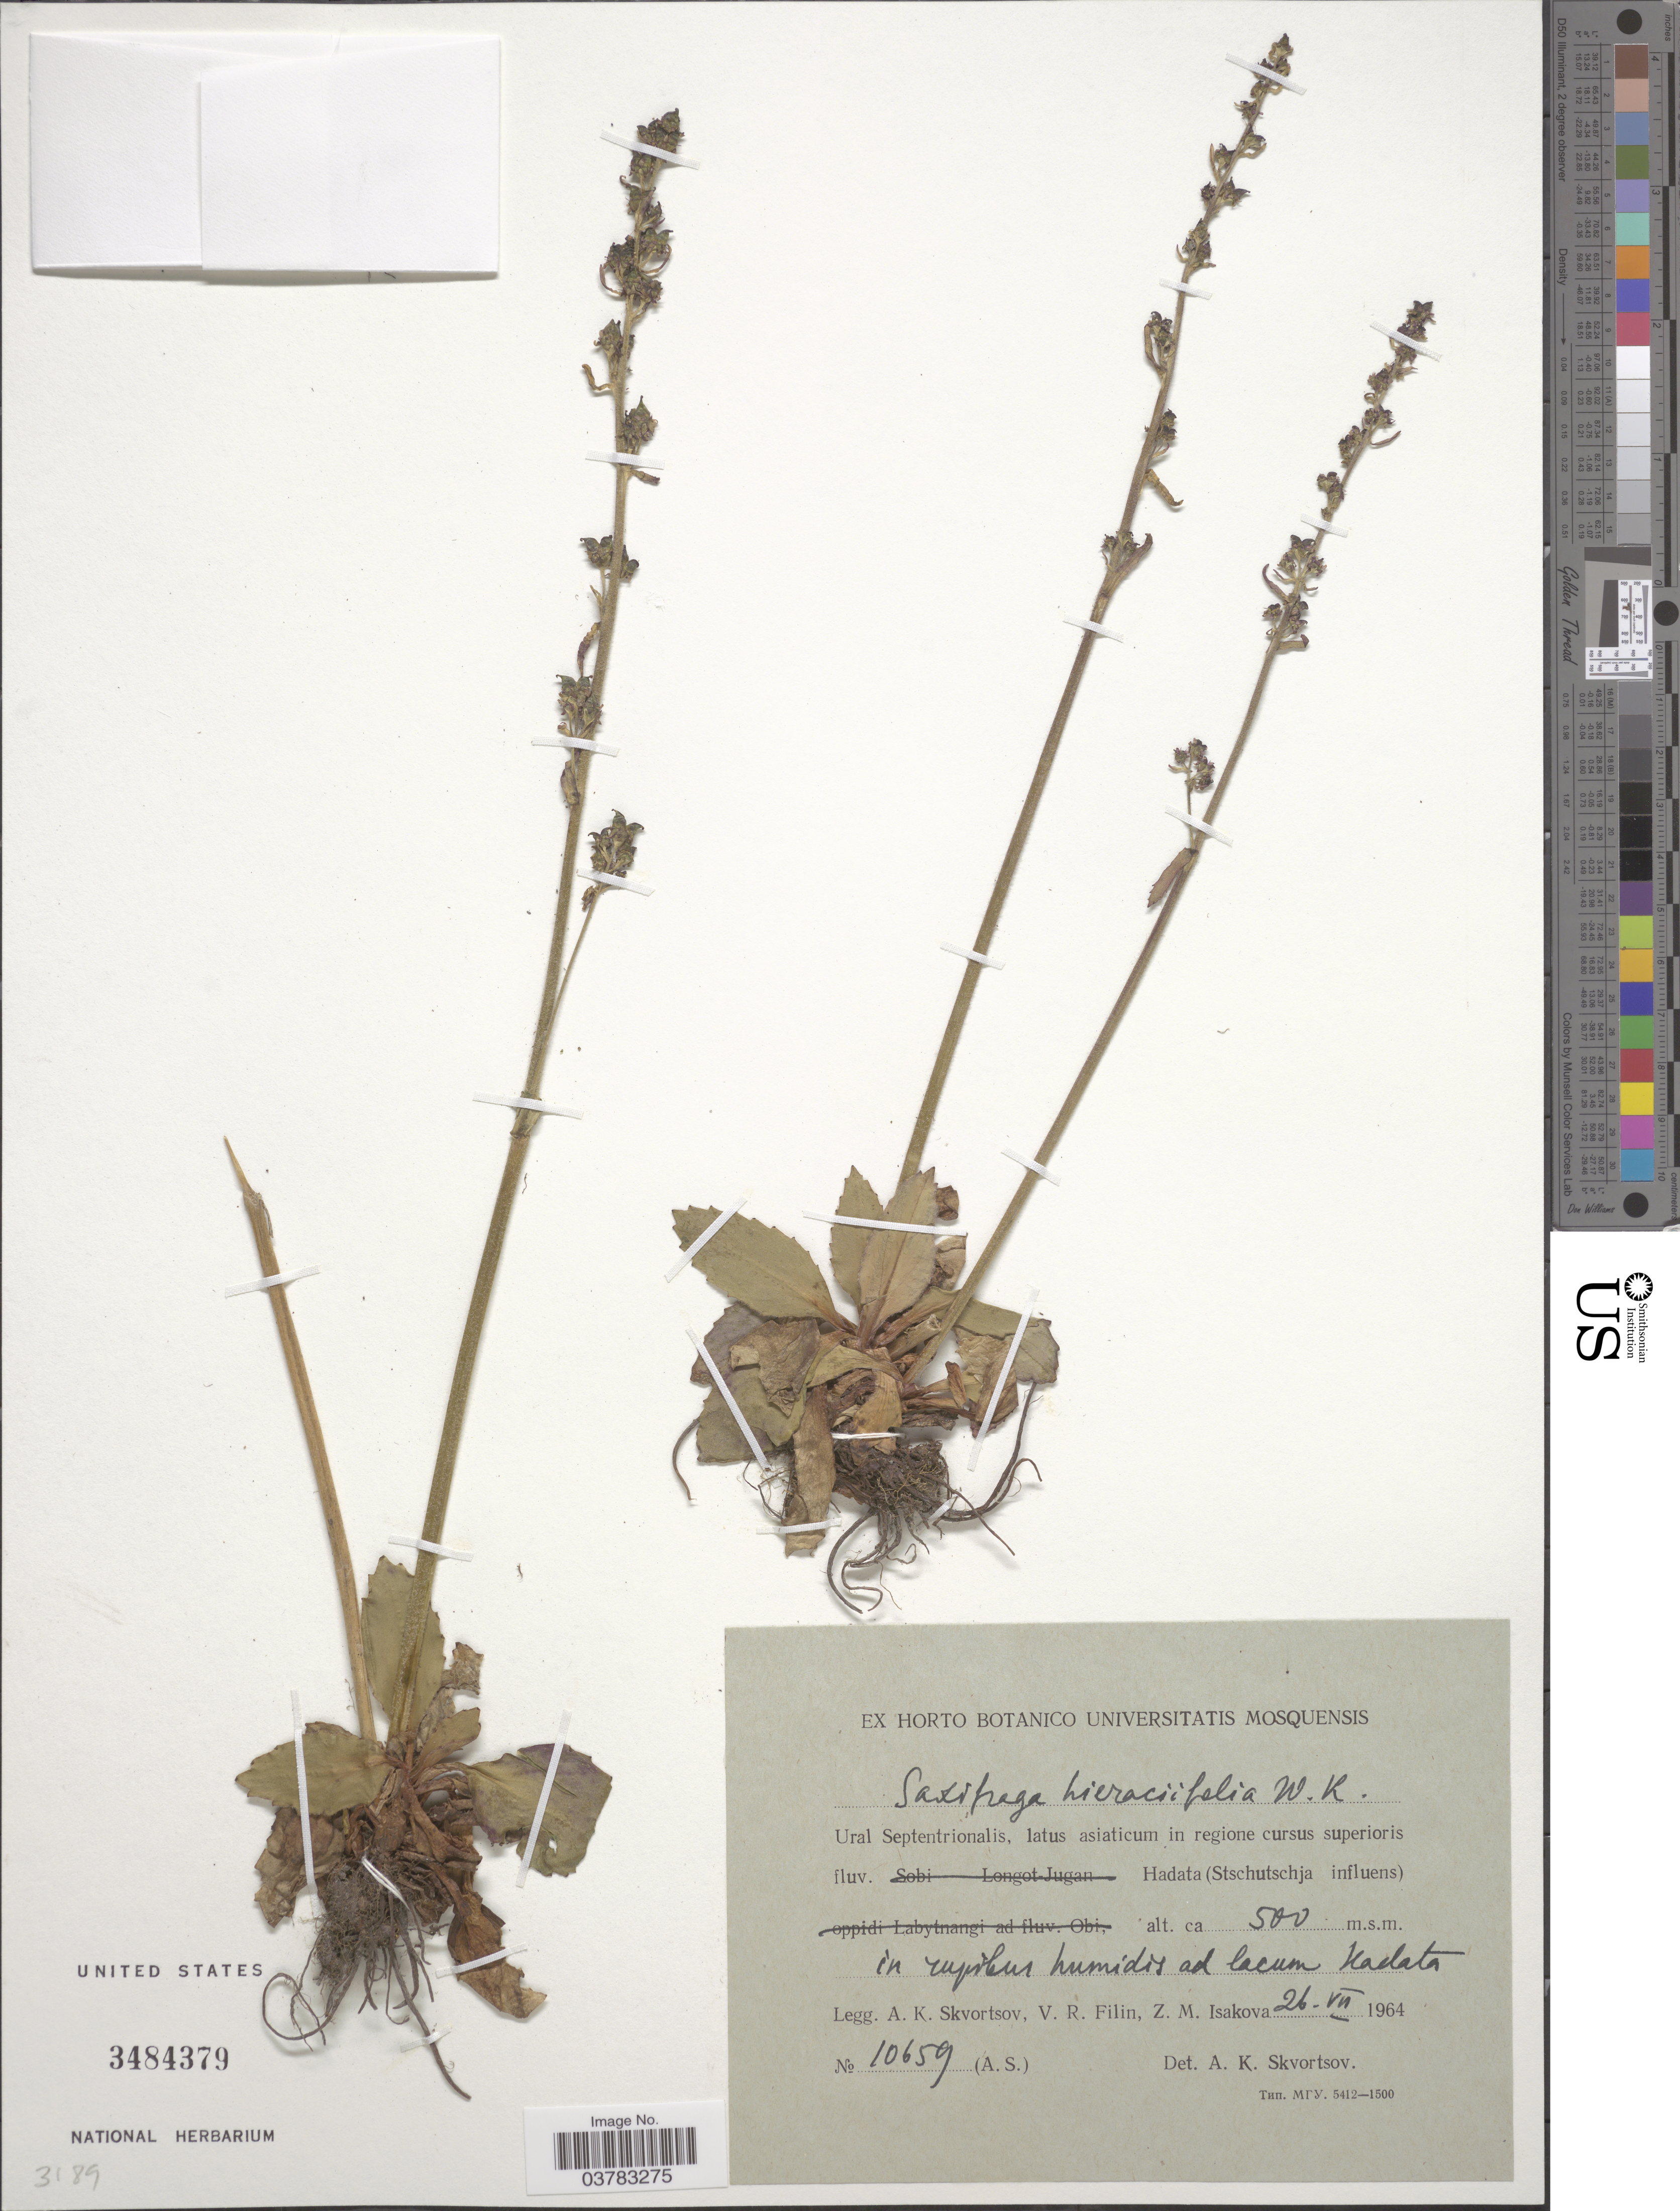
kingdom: Plantae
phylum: Tracheophyta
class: Magnoliopsida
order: Saxifragales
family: Saxifragaceae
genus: Micranthes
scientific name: Micranthes hieraciifolia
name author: (Waldst. & Kit. ex Willd.) Haw.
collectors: A. K. Skvortsov, V. Filin & Z. Isakova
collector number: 10659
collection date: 1964-07-26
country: Russian Federation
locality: Ural Septentrionalis, latus asiaticum in regione cursus superioris fluv. Hadata (Stschutschja influens) in rupibus humides ad lacum Hadata.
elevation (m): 500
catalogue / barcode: US 3484379